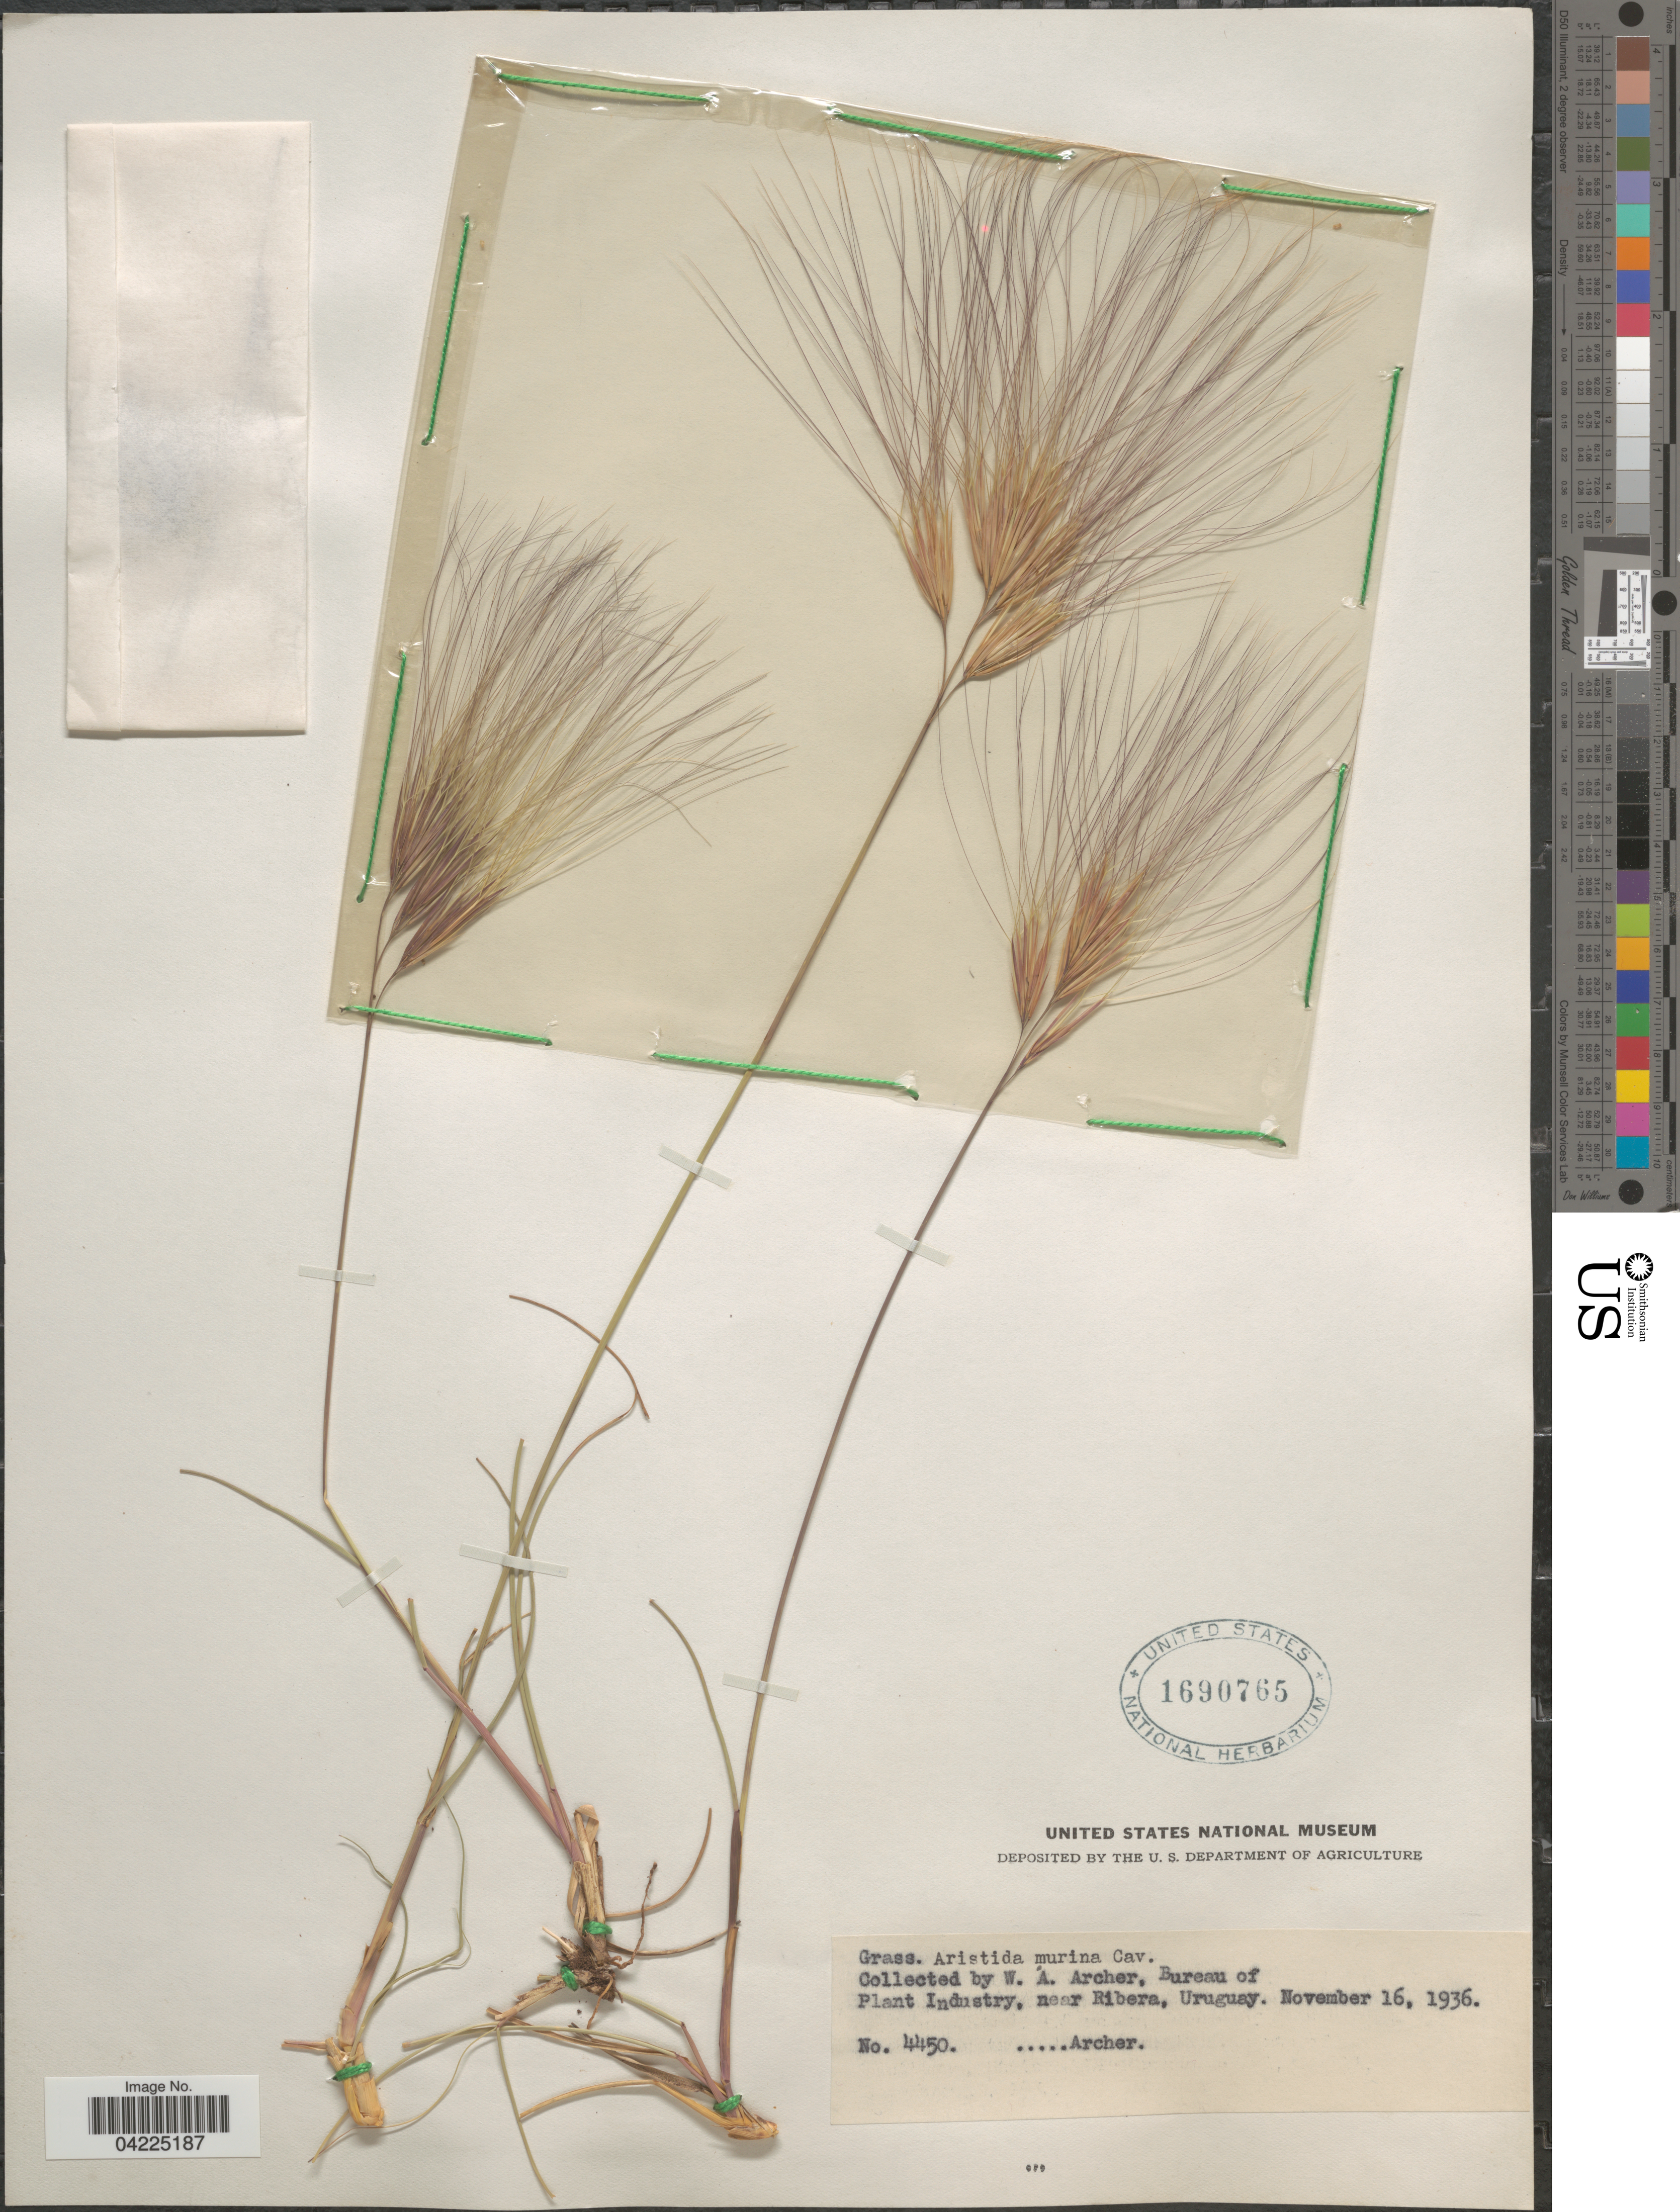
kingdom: Plantae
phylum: Tracheophyta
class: Liliopsida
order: Poales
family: Poaceae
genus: Aristida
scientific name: Aristida murina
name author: Cav.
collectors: W. Archer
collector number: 4450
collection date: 1936-11-16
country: Uruguay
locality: Bureau of Plant Industry, near Ribera.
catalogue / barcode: US 1690765